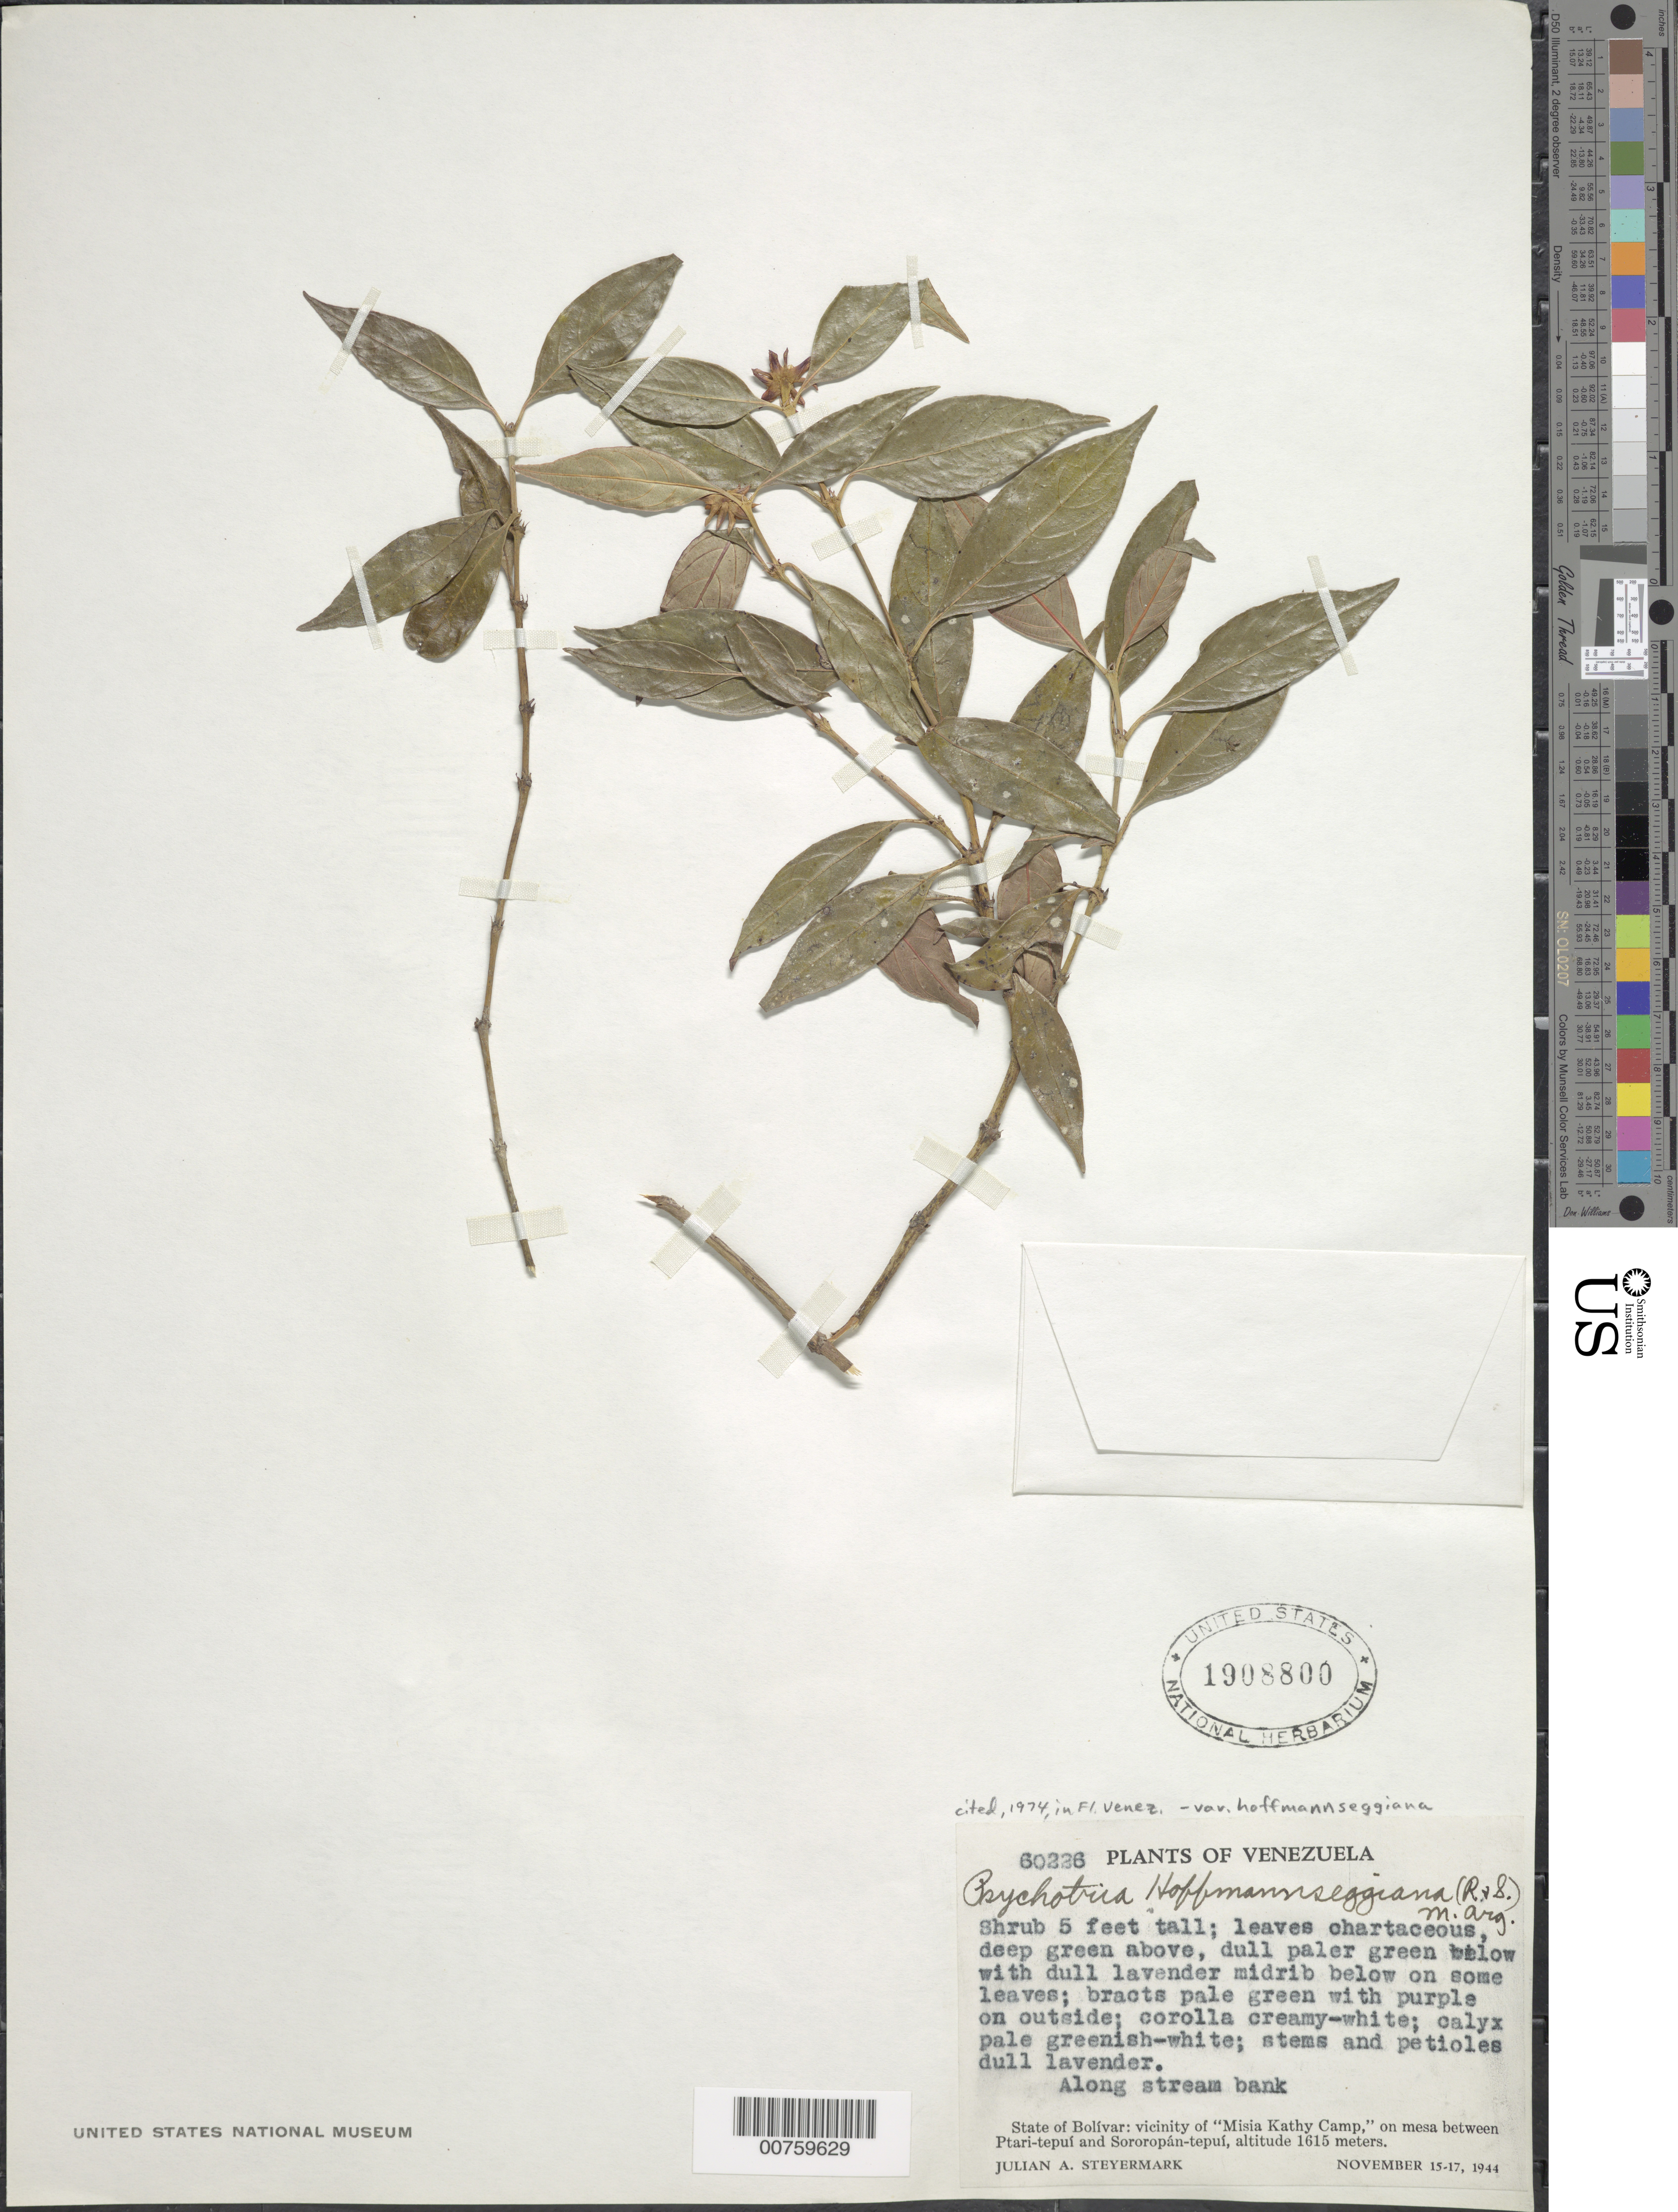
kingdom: Plantae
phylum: Tracheophyta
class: Magnoliopsida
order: Gentianales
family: Rubiaceae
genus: Psychotria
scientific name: Psychotria hoffmannseggiana var. hoffmanneseggiana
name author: (Willd. ex Roem. & Schult.) Müll. Arg.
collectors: J. Steyermark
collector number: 60226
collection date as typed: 15-Nov-44 to 17-Nov-44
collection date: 1944-11-15/1944-11-17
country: Venezuela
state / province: Bolívar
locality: Ptari-tepuí to Sororopán-tepuí, vic. of Misia Kathy Camp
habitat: Along stream bank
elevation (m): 1615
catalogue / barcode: US 1908800